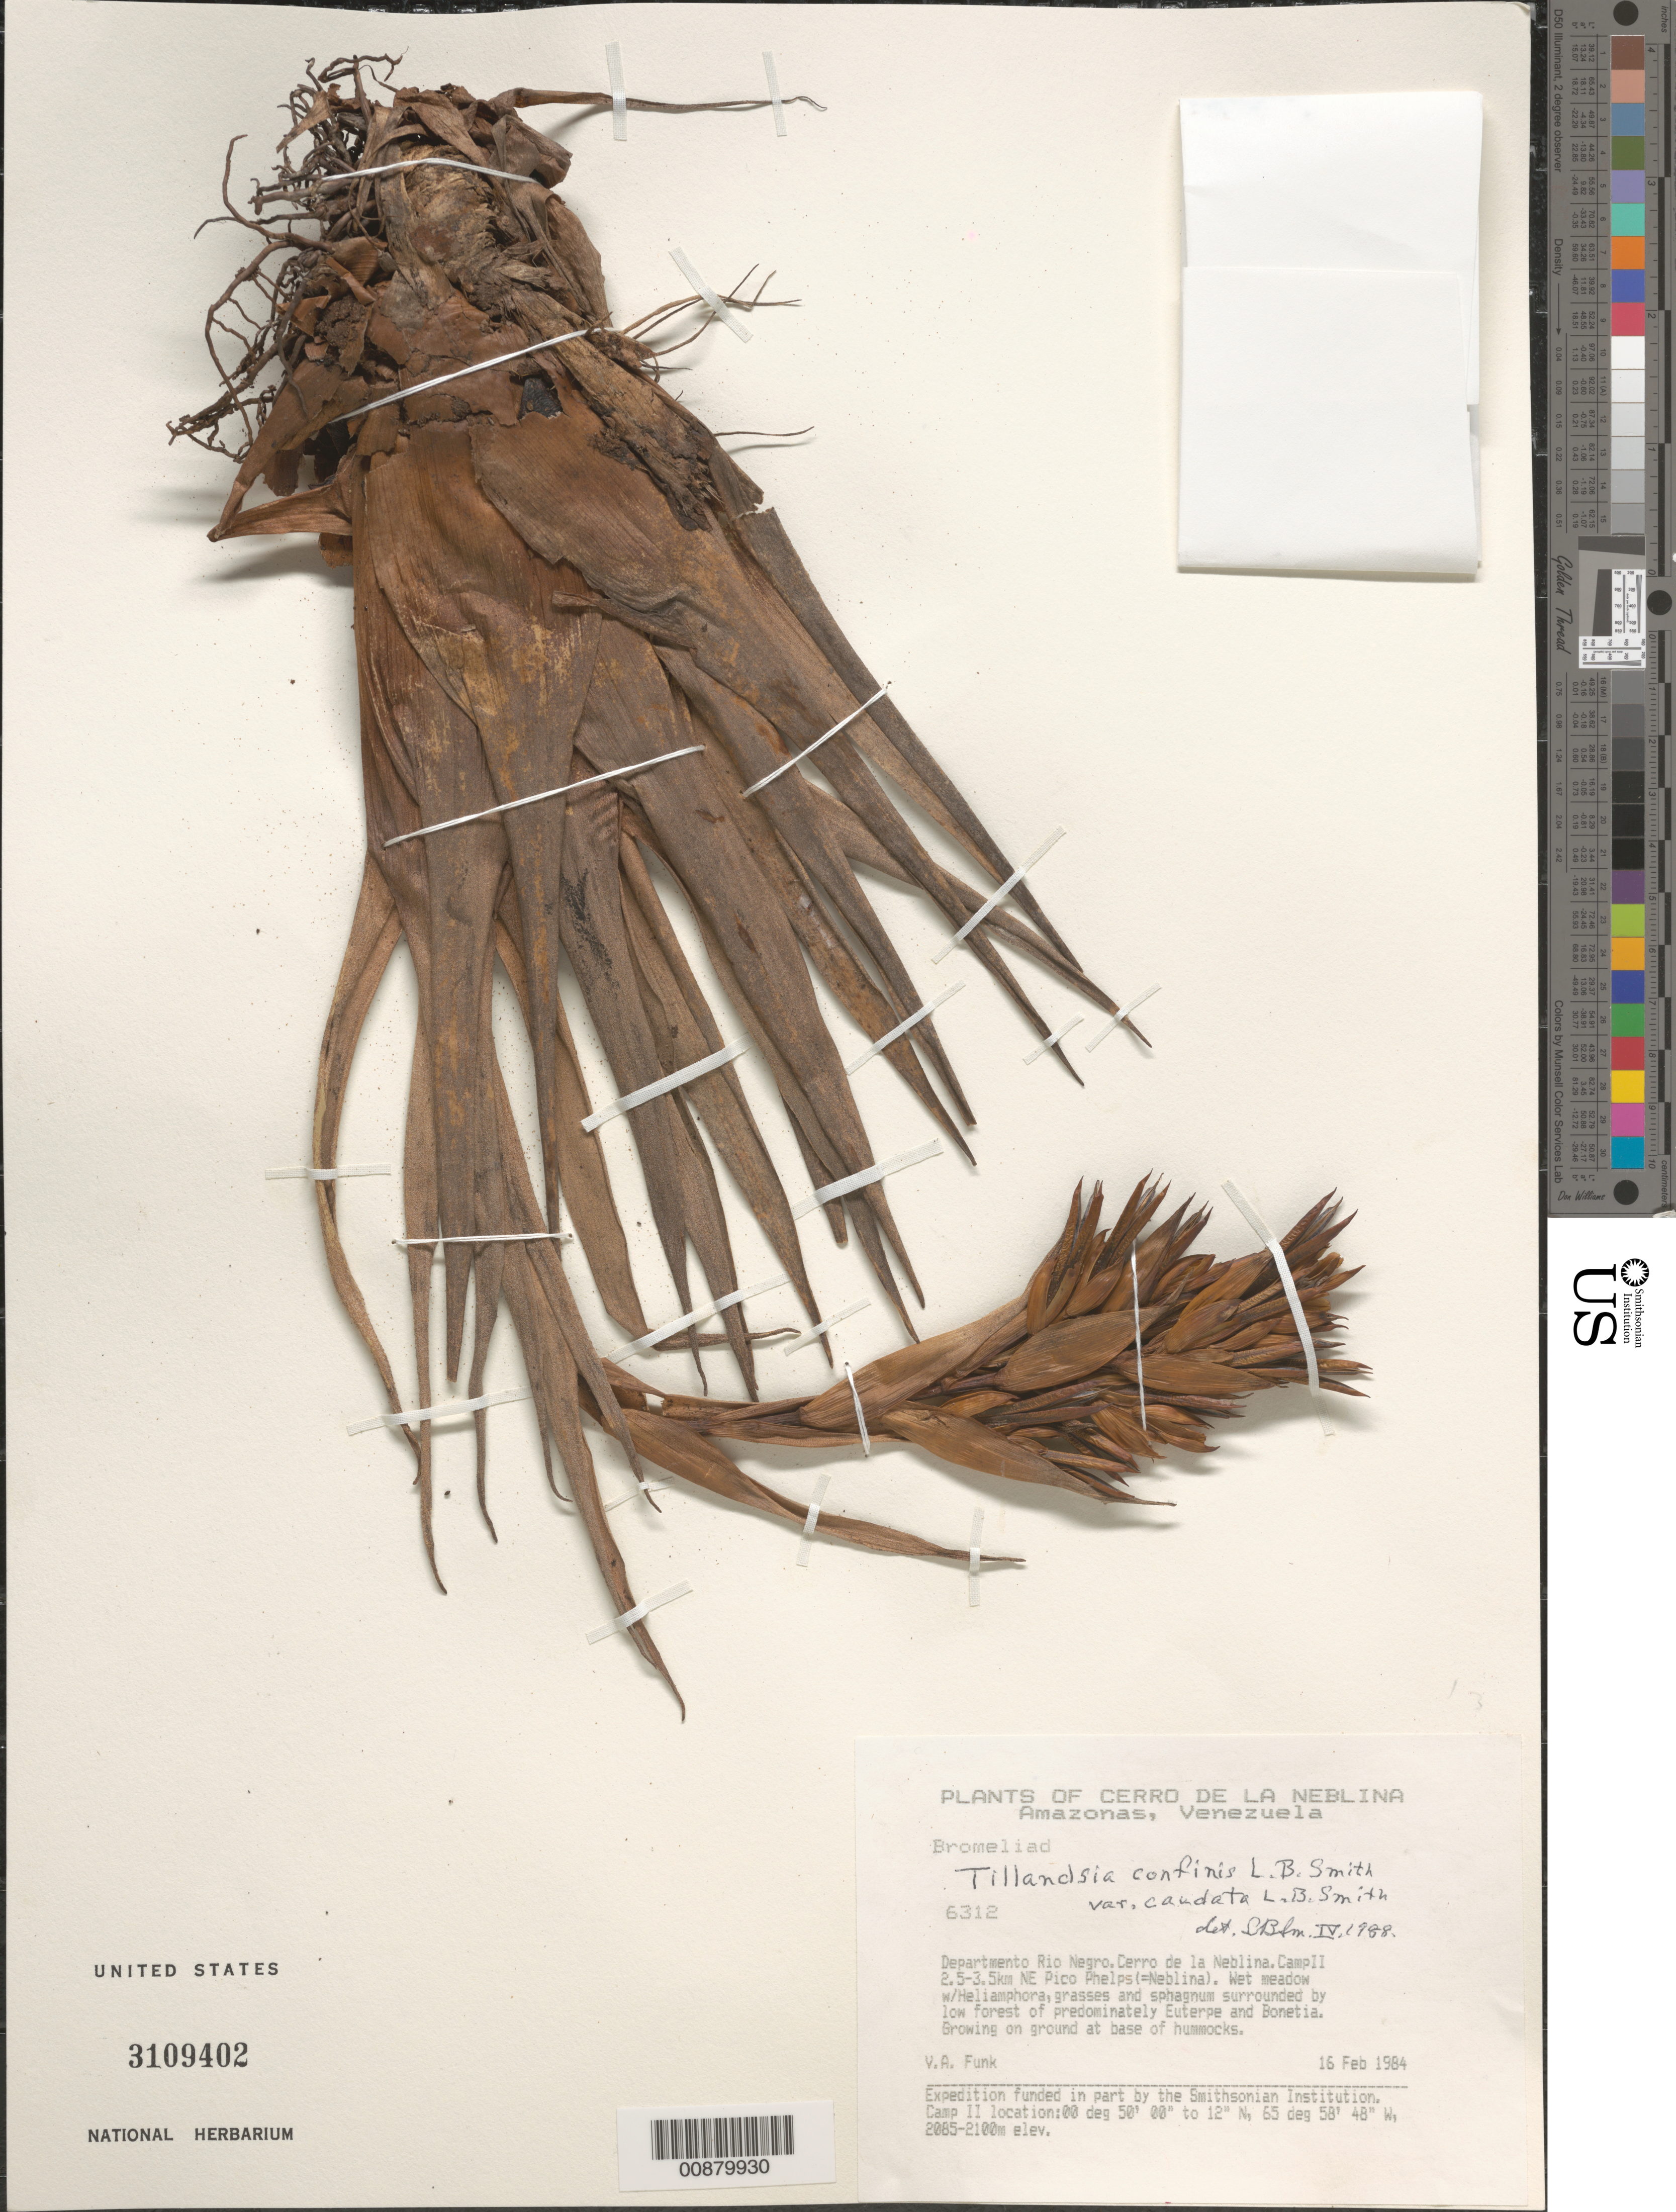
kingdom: Plantae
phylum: Tracheophyta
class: Liliopsida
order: Poales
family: Bromeliaceae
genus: Tillandsia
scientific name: Tillandsia confinis var. caudata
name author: L.B. Sm.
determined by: Smith, Lyman B., (US), NMNH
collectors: V. Funk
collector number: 6312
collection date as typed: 16-Feb-84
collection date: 1984-02-16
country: Venezuela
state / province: Amazonas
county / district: Río Negro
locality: Cerro de la Neblina, Camp II 2.5-3.5 km NE Pico Phelps (=Neblina)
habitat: Wet meadow w/Heliamphora, grasses and sphagnum surrounded by low forest of Euterpe and Bonnetia; growing on ground at base of hummocks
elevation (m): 2085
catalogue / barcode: US 3109402